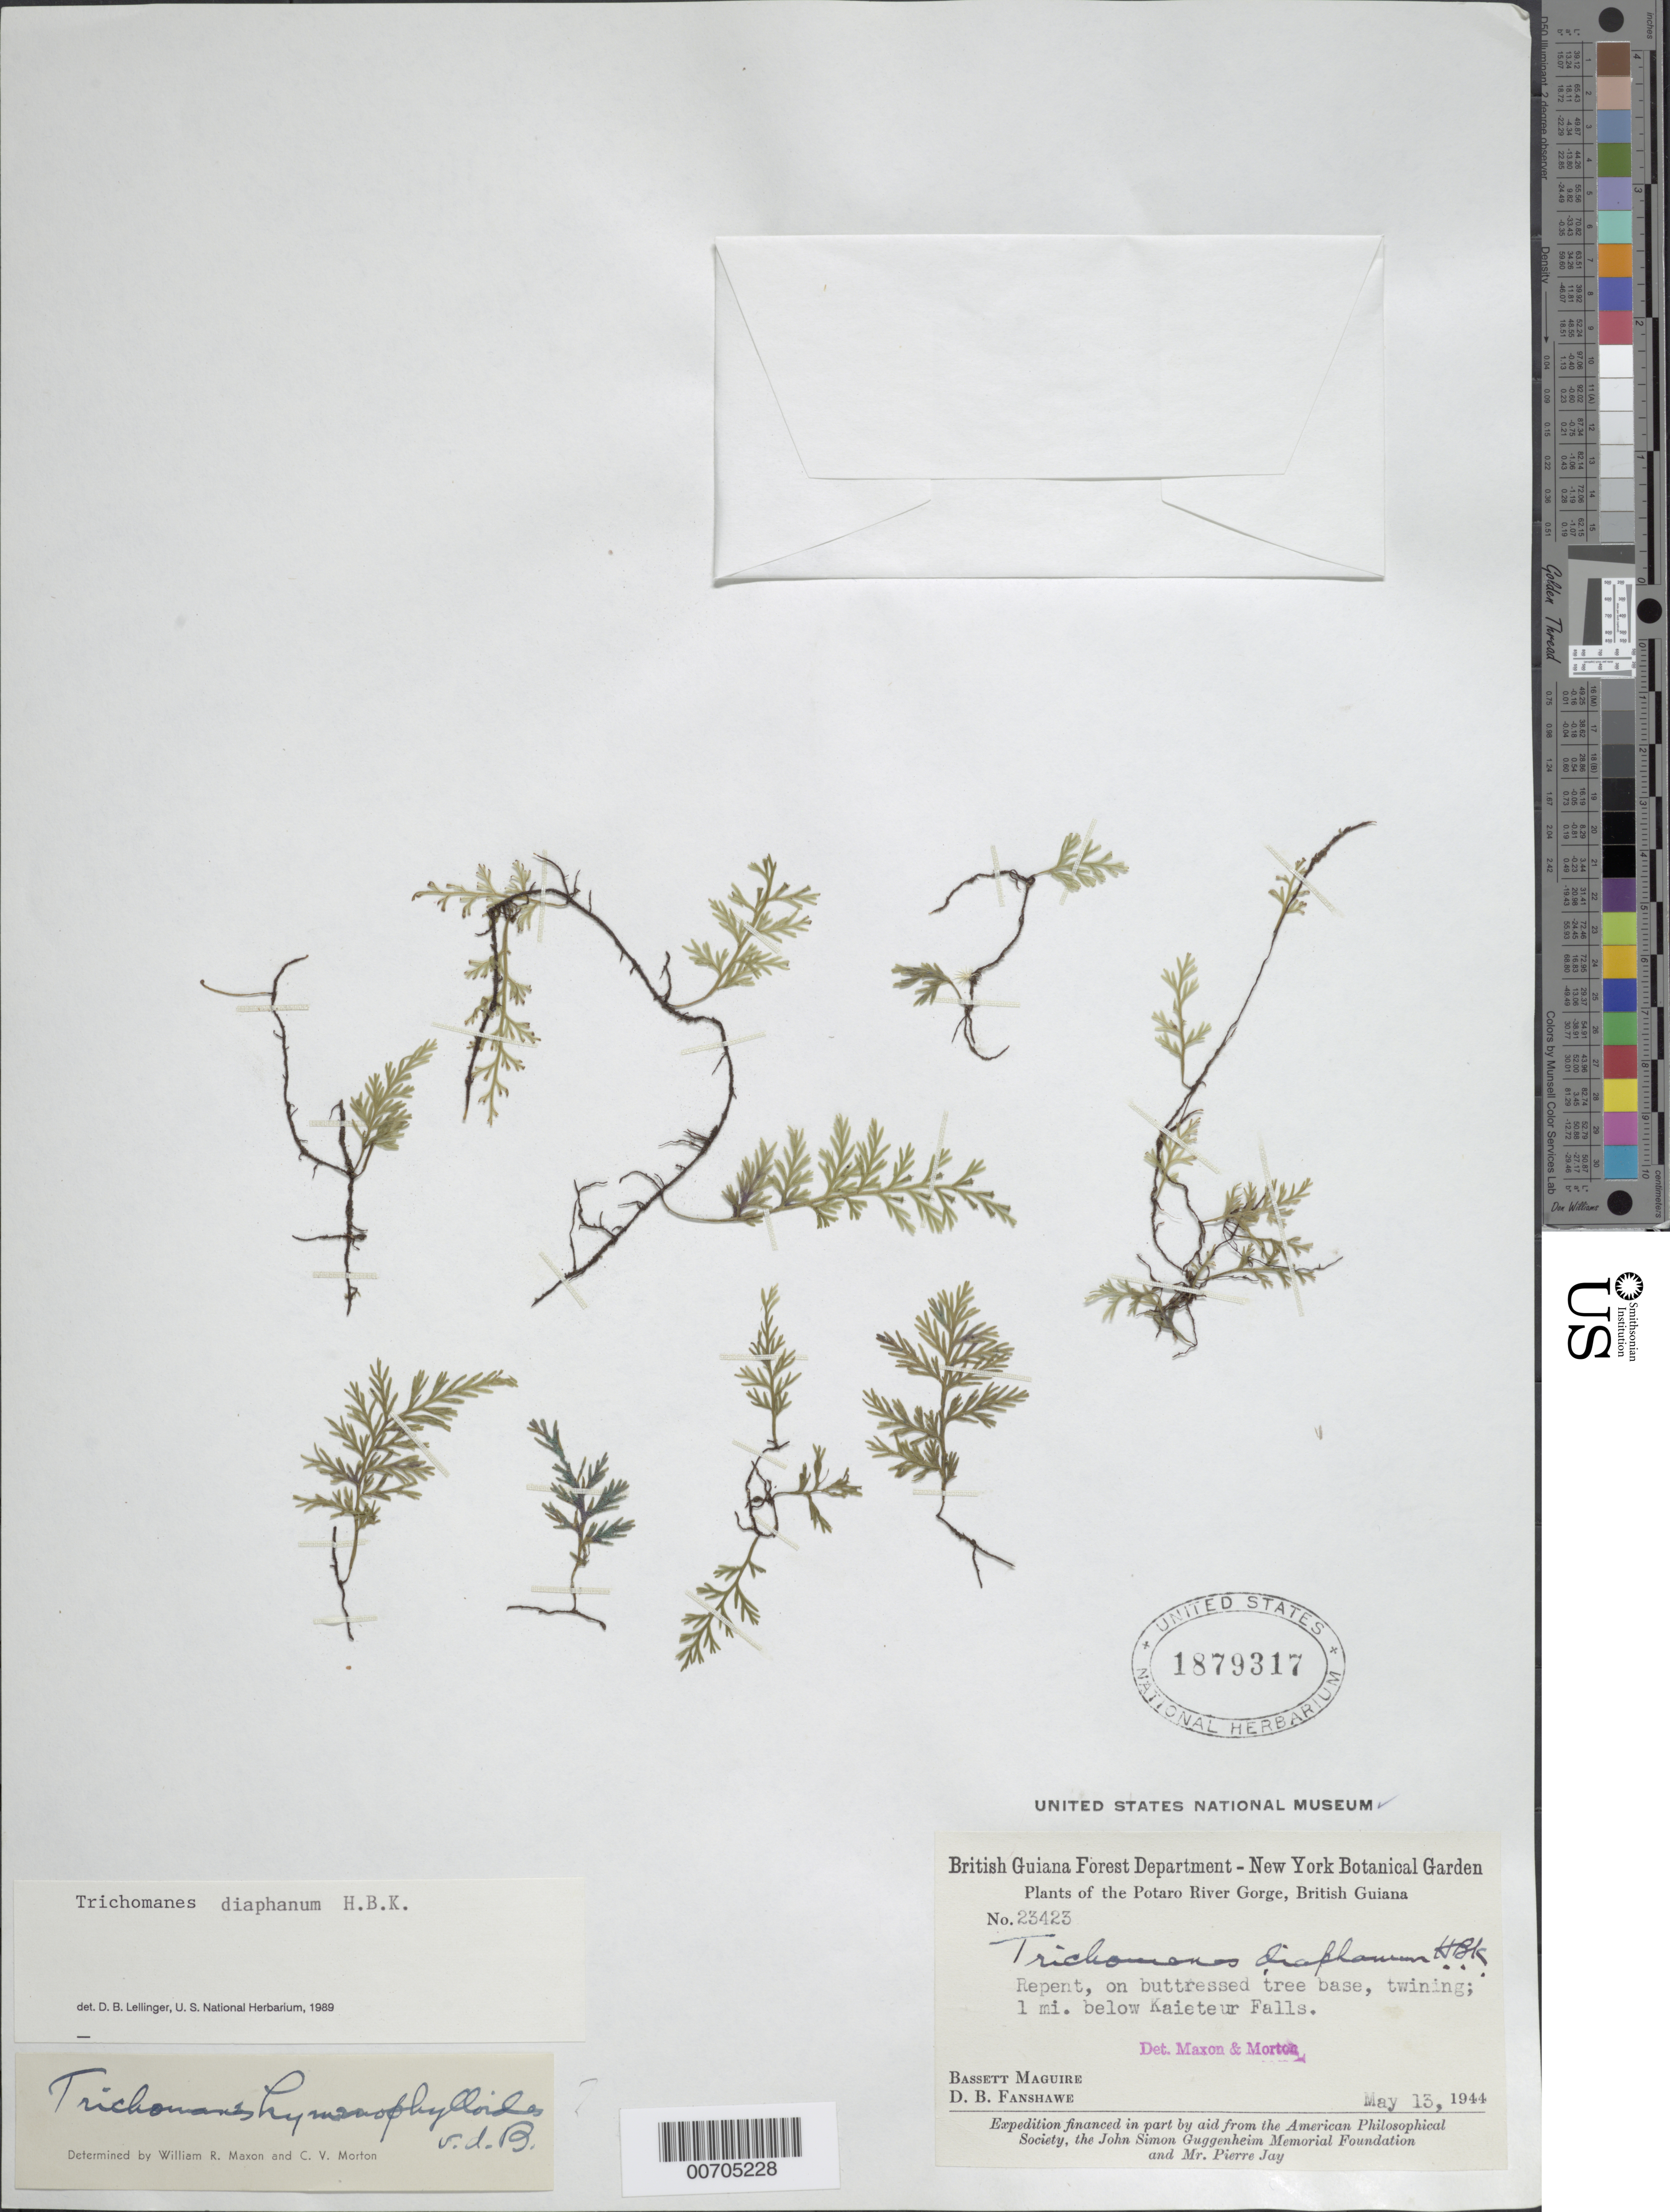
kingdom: Plantae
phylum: Tracheophyta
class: Polypodiopsida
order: Hymenophyllales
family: Hymenophyllaceae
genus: Polyphlebium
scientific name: Polyphlebium diaphanum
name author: (Kunth) Ebihara & Dubuisson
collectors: B. Maguire & D. B. Fanshawe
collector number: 23423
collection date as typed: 13-May-44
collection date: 1944-05-13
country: Guyana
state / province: Potaro-Siparuni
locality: Potaro River Gorge, 1 mile below Kaieteur Falls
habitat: On buttressed tree base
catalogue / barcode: US 1879317